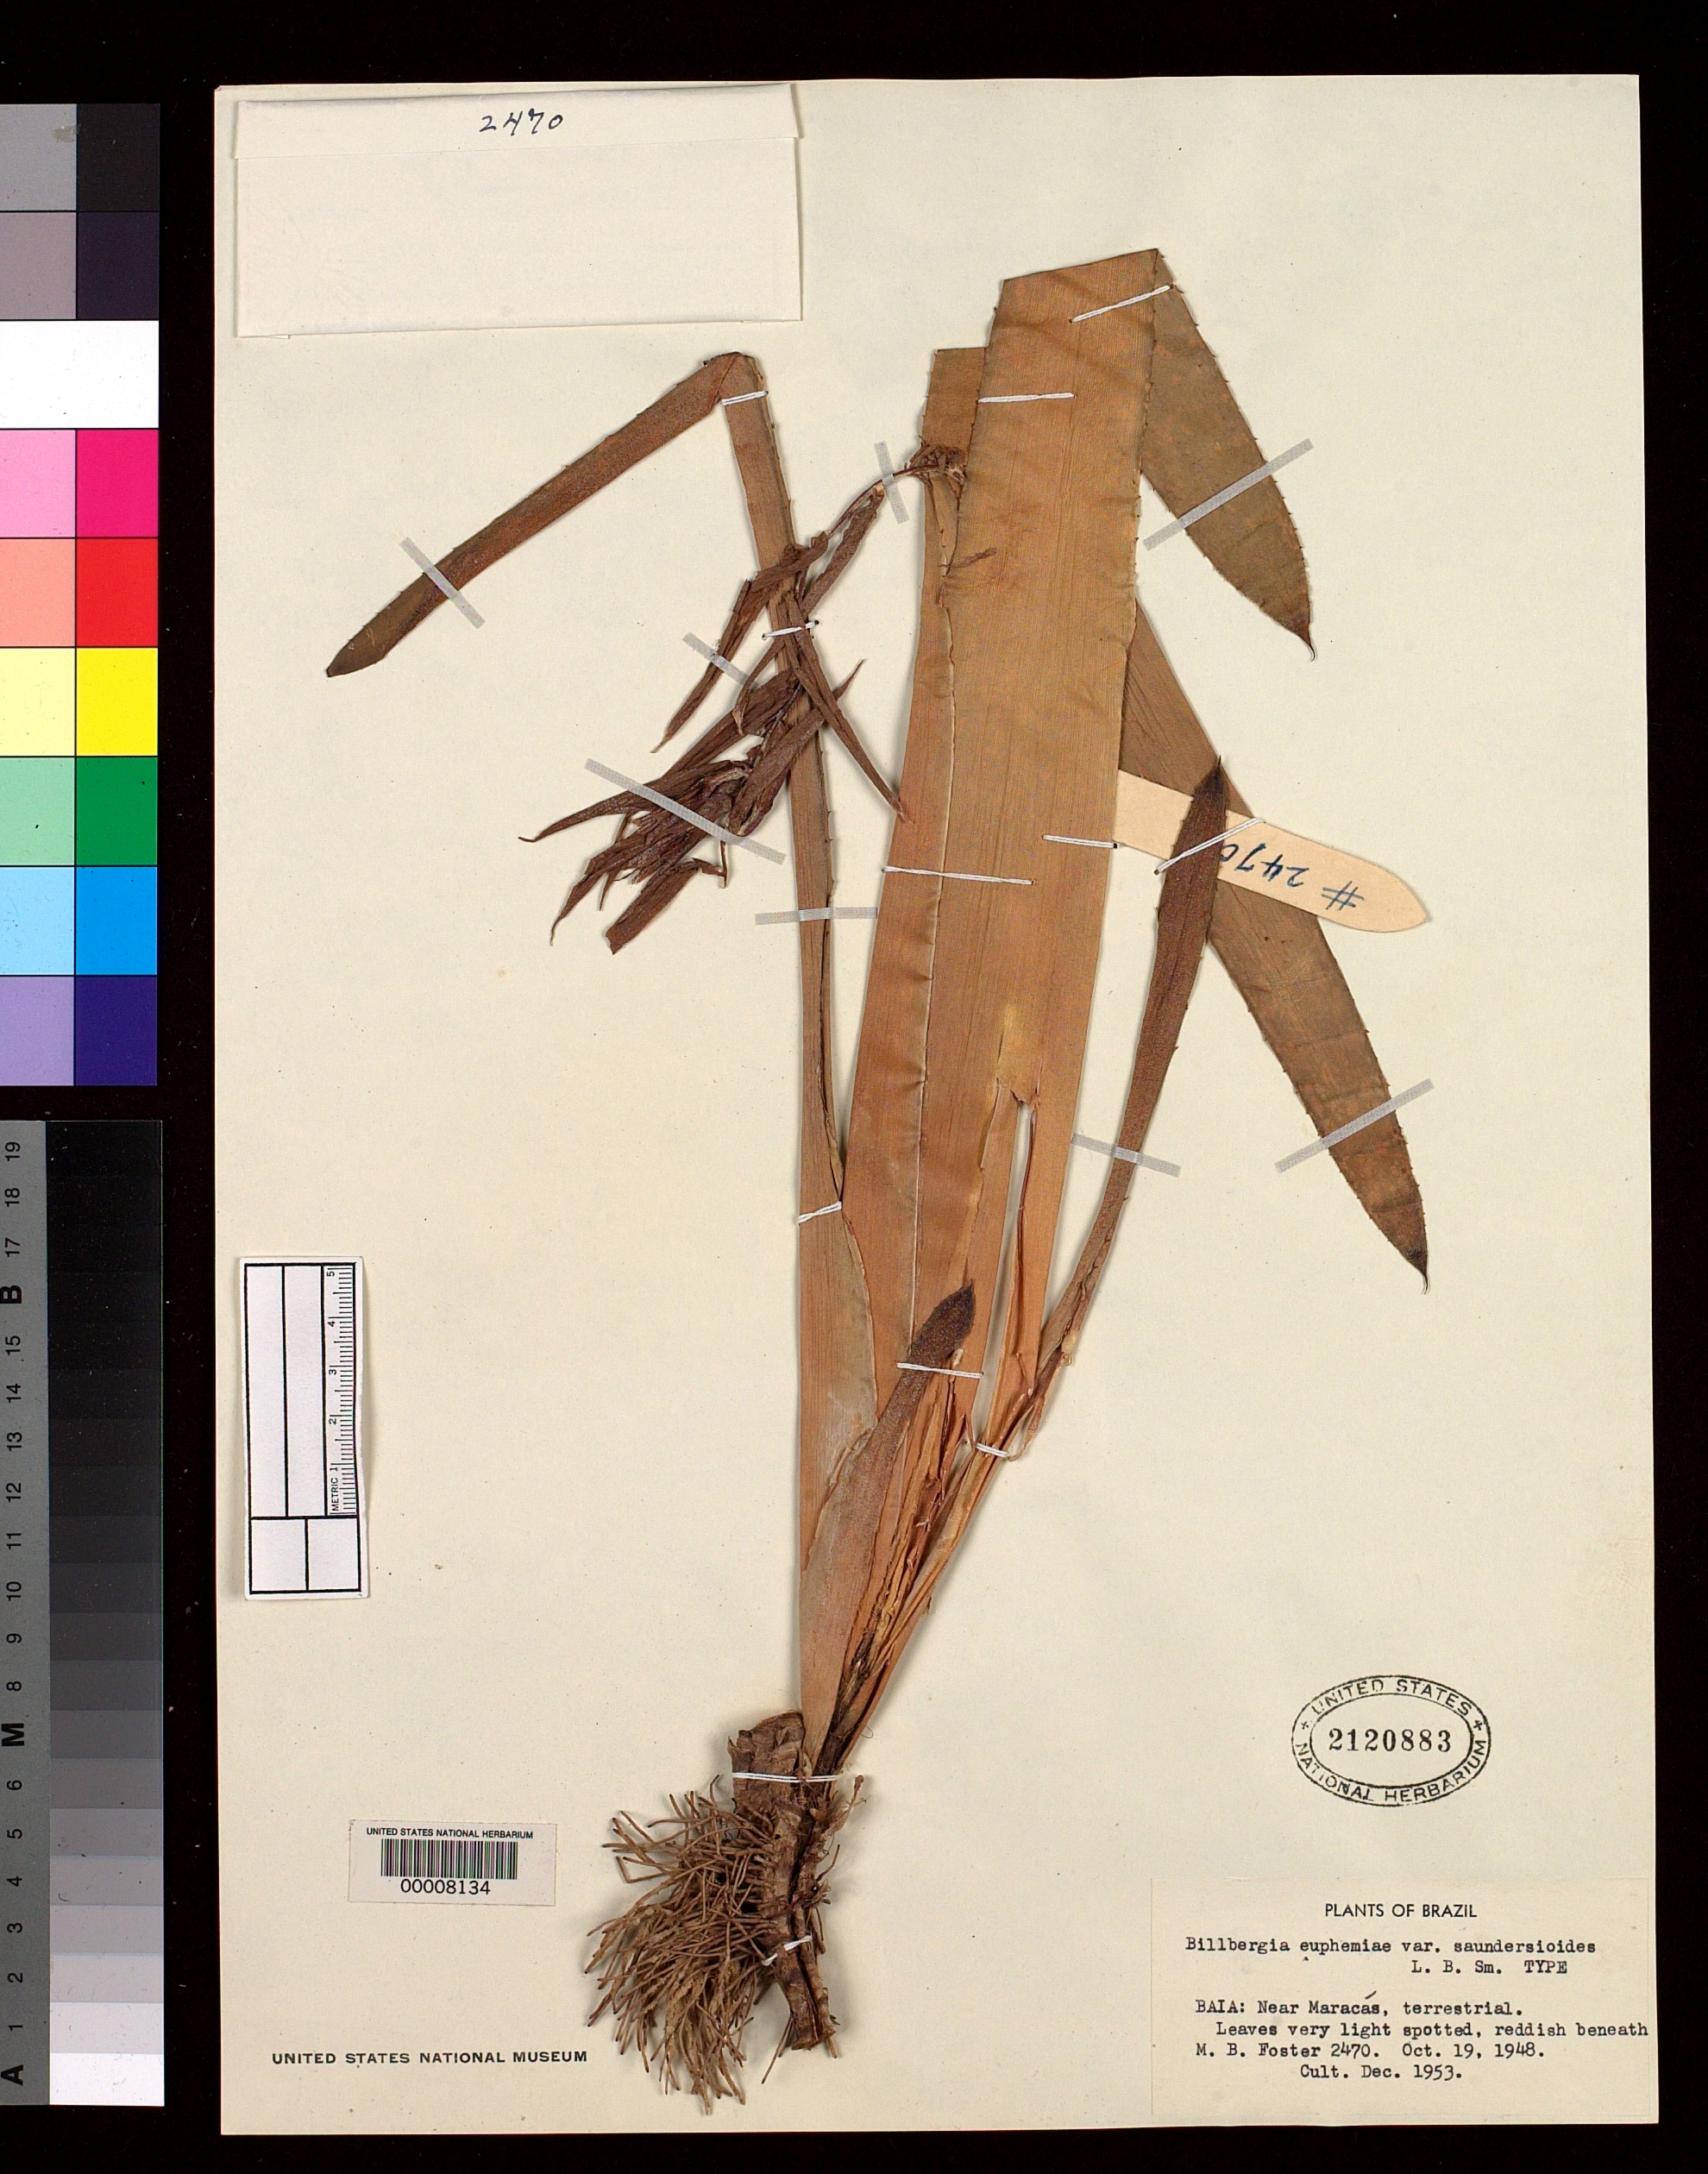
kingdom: Plantae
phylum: Tracheophyta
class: Liliopsida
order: Poales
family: Bromeliaceae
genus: Billbergia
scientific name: Billbergia euphemiae var. saundersioides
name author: L.B. Sm.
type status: Holotype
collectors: M. B. Foster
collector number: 2470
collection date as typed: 19 Oct 1948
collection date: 1948-10-19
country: Brazil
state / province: Bahia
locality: Near Maracas.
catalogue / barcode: US 2120883